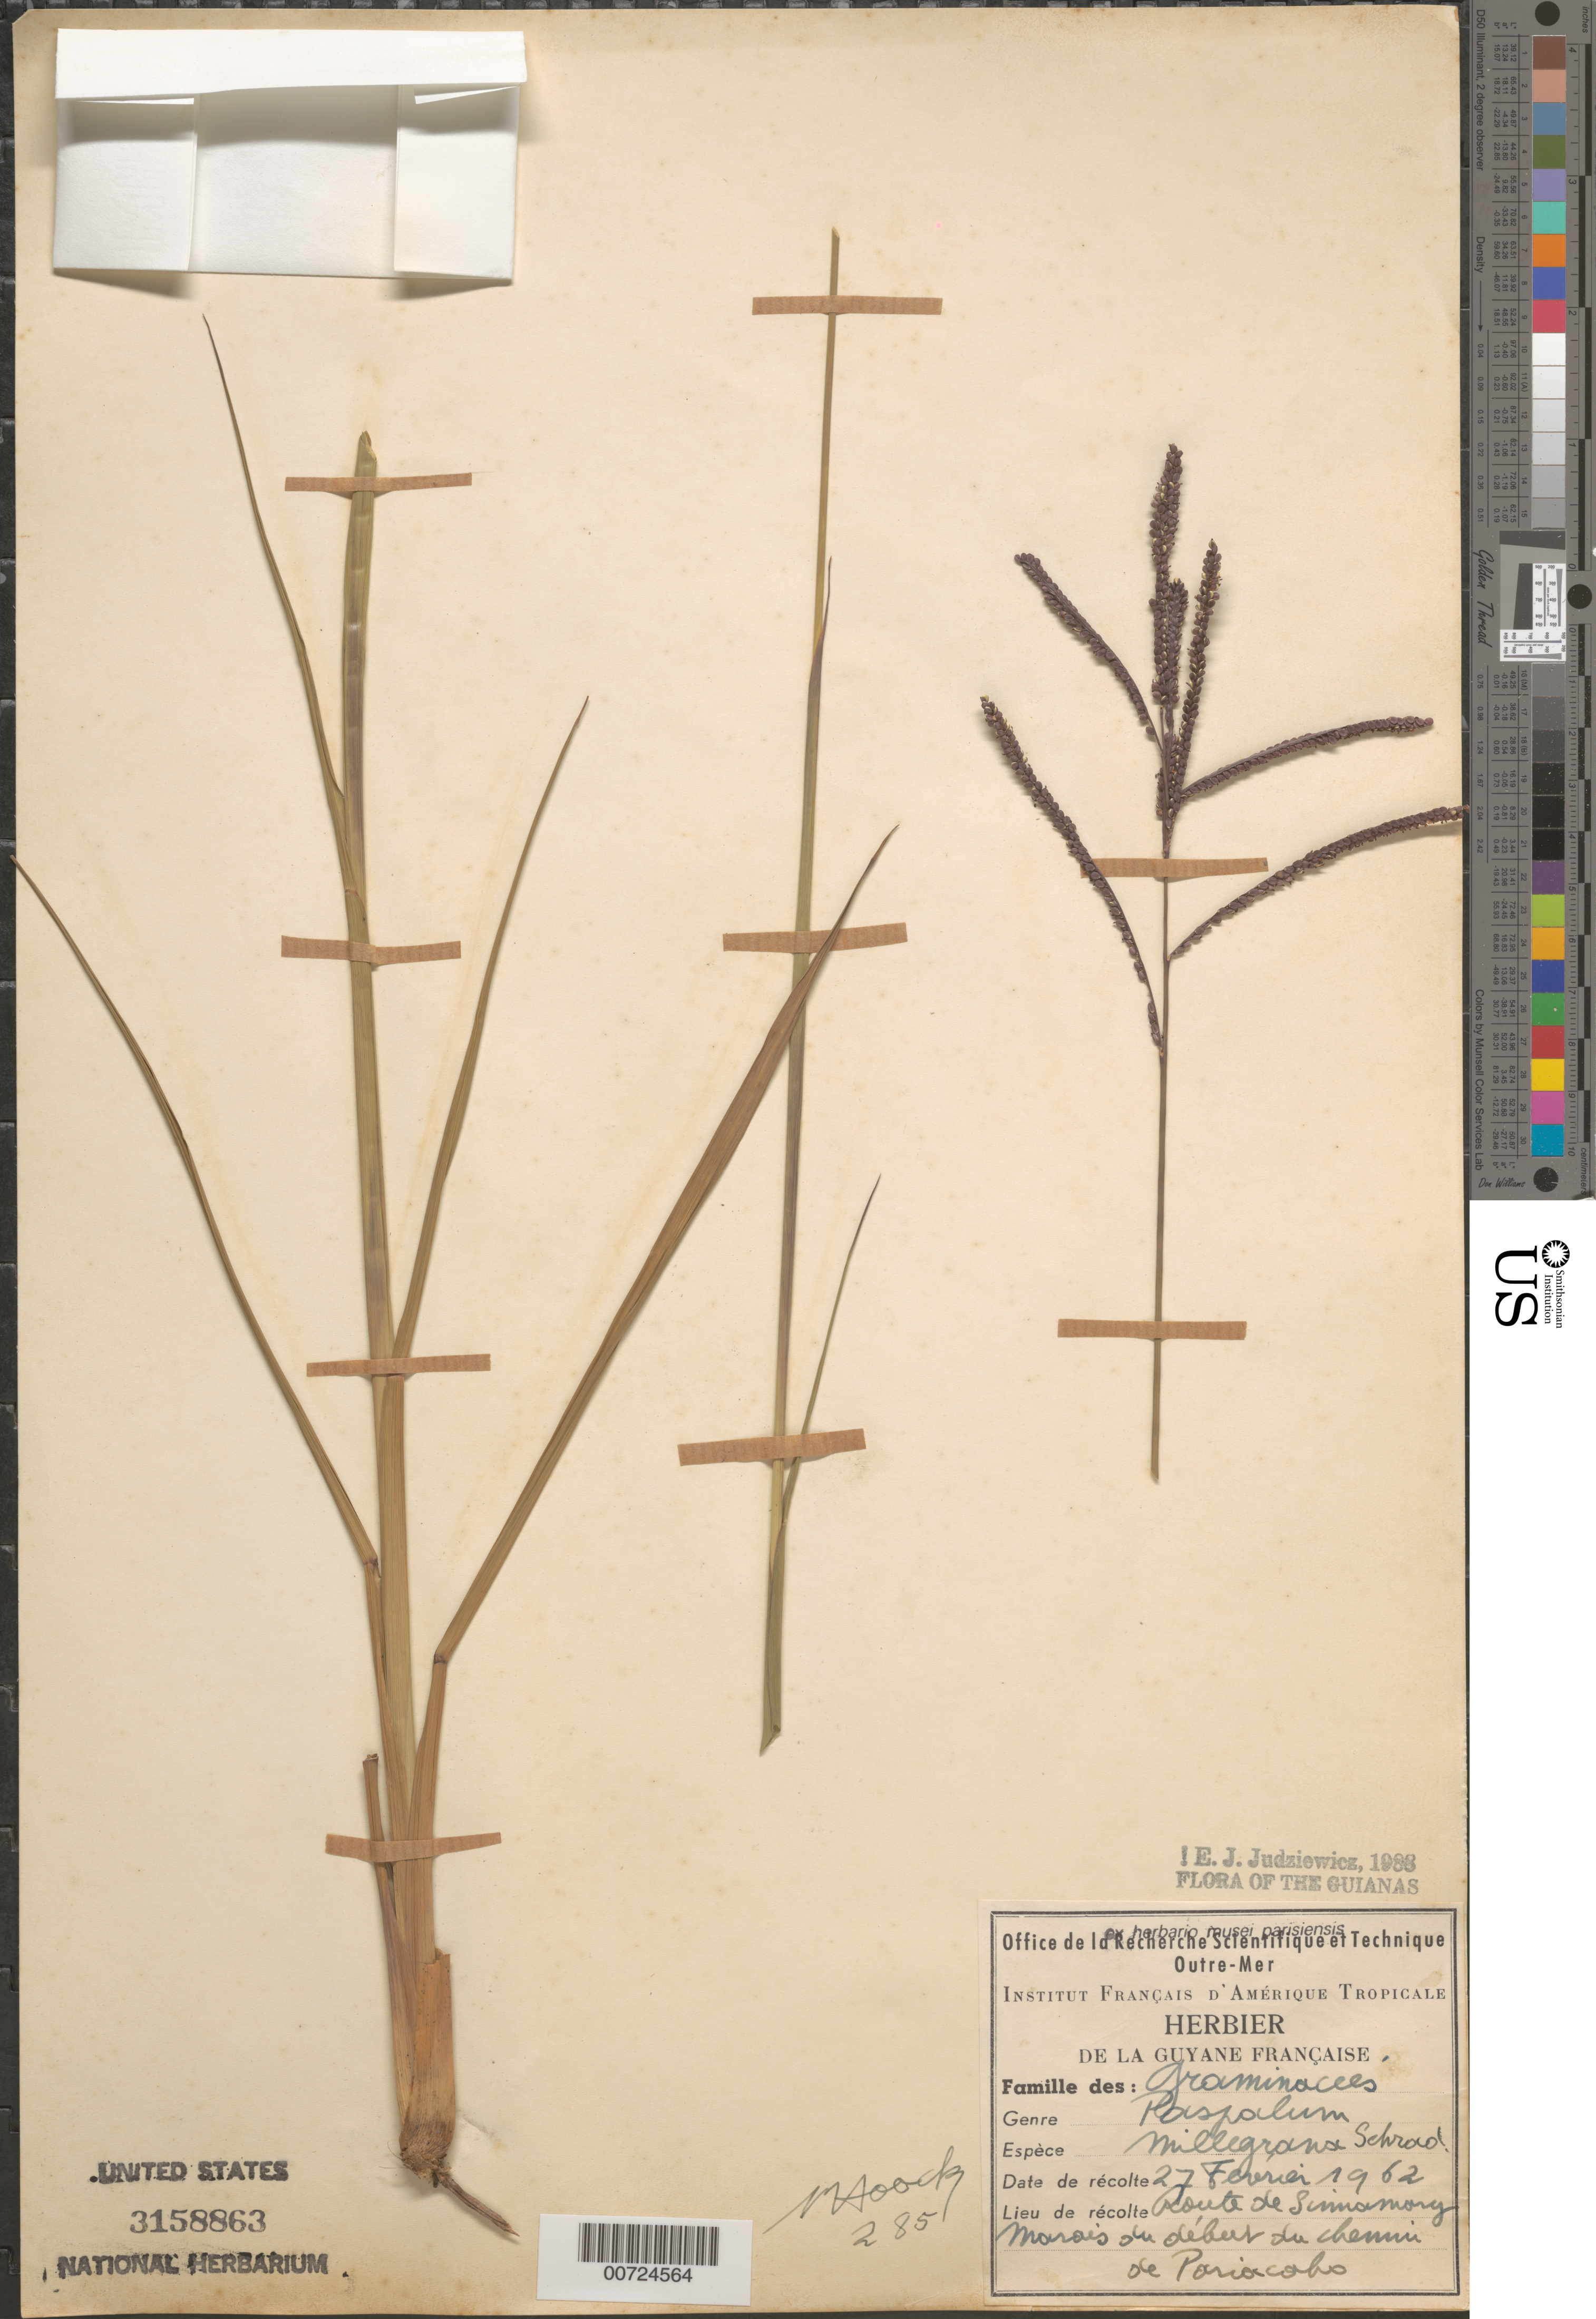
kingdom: Plantae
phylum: Tracheophyta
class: Liliopsida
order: Poales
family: Poaceae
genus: Paspalum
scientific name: Paspalum millegrana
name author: Schrad.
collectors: J. Hoock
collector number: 285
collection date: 1962-02-27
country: French Guiana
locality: Route de Sinnamary. Marais du début du chemin de Pariacabo.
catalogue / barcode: US 3158863